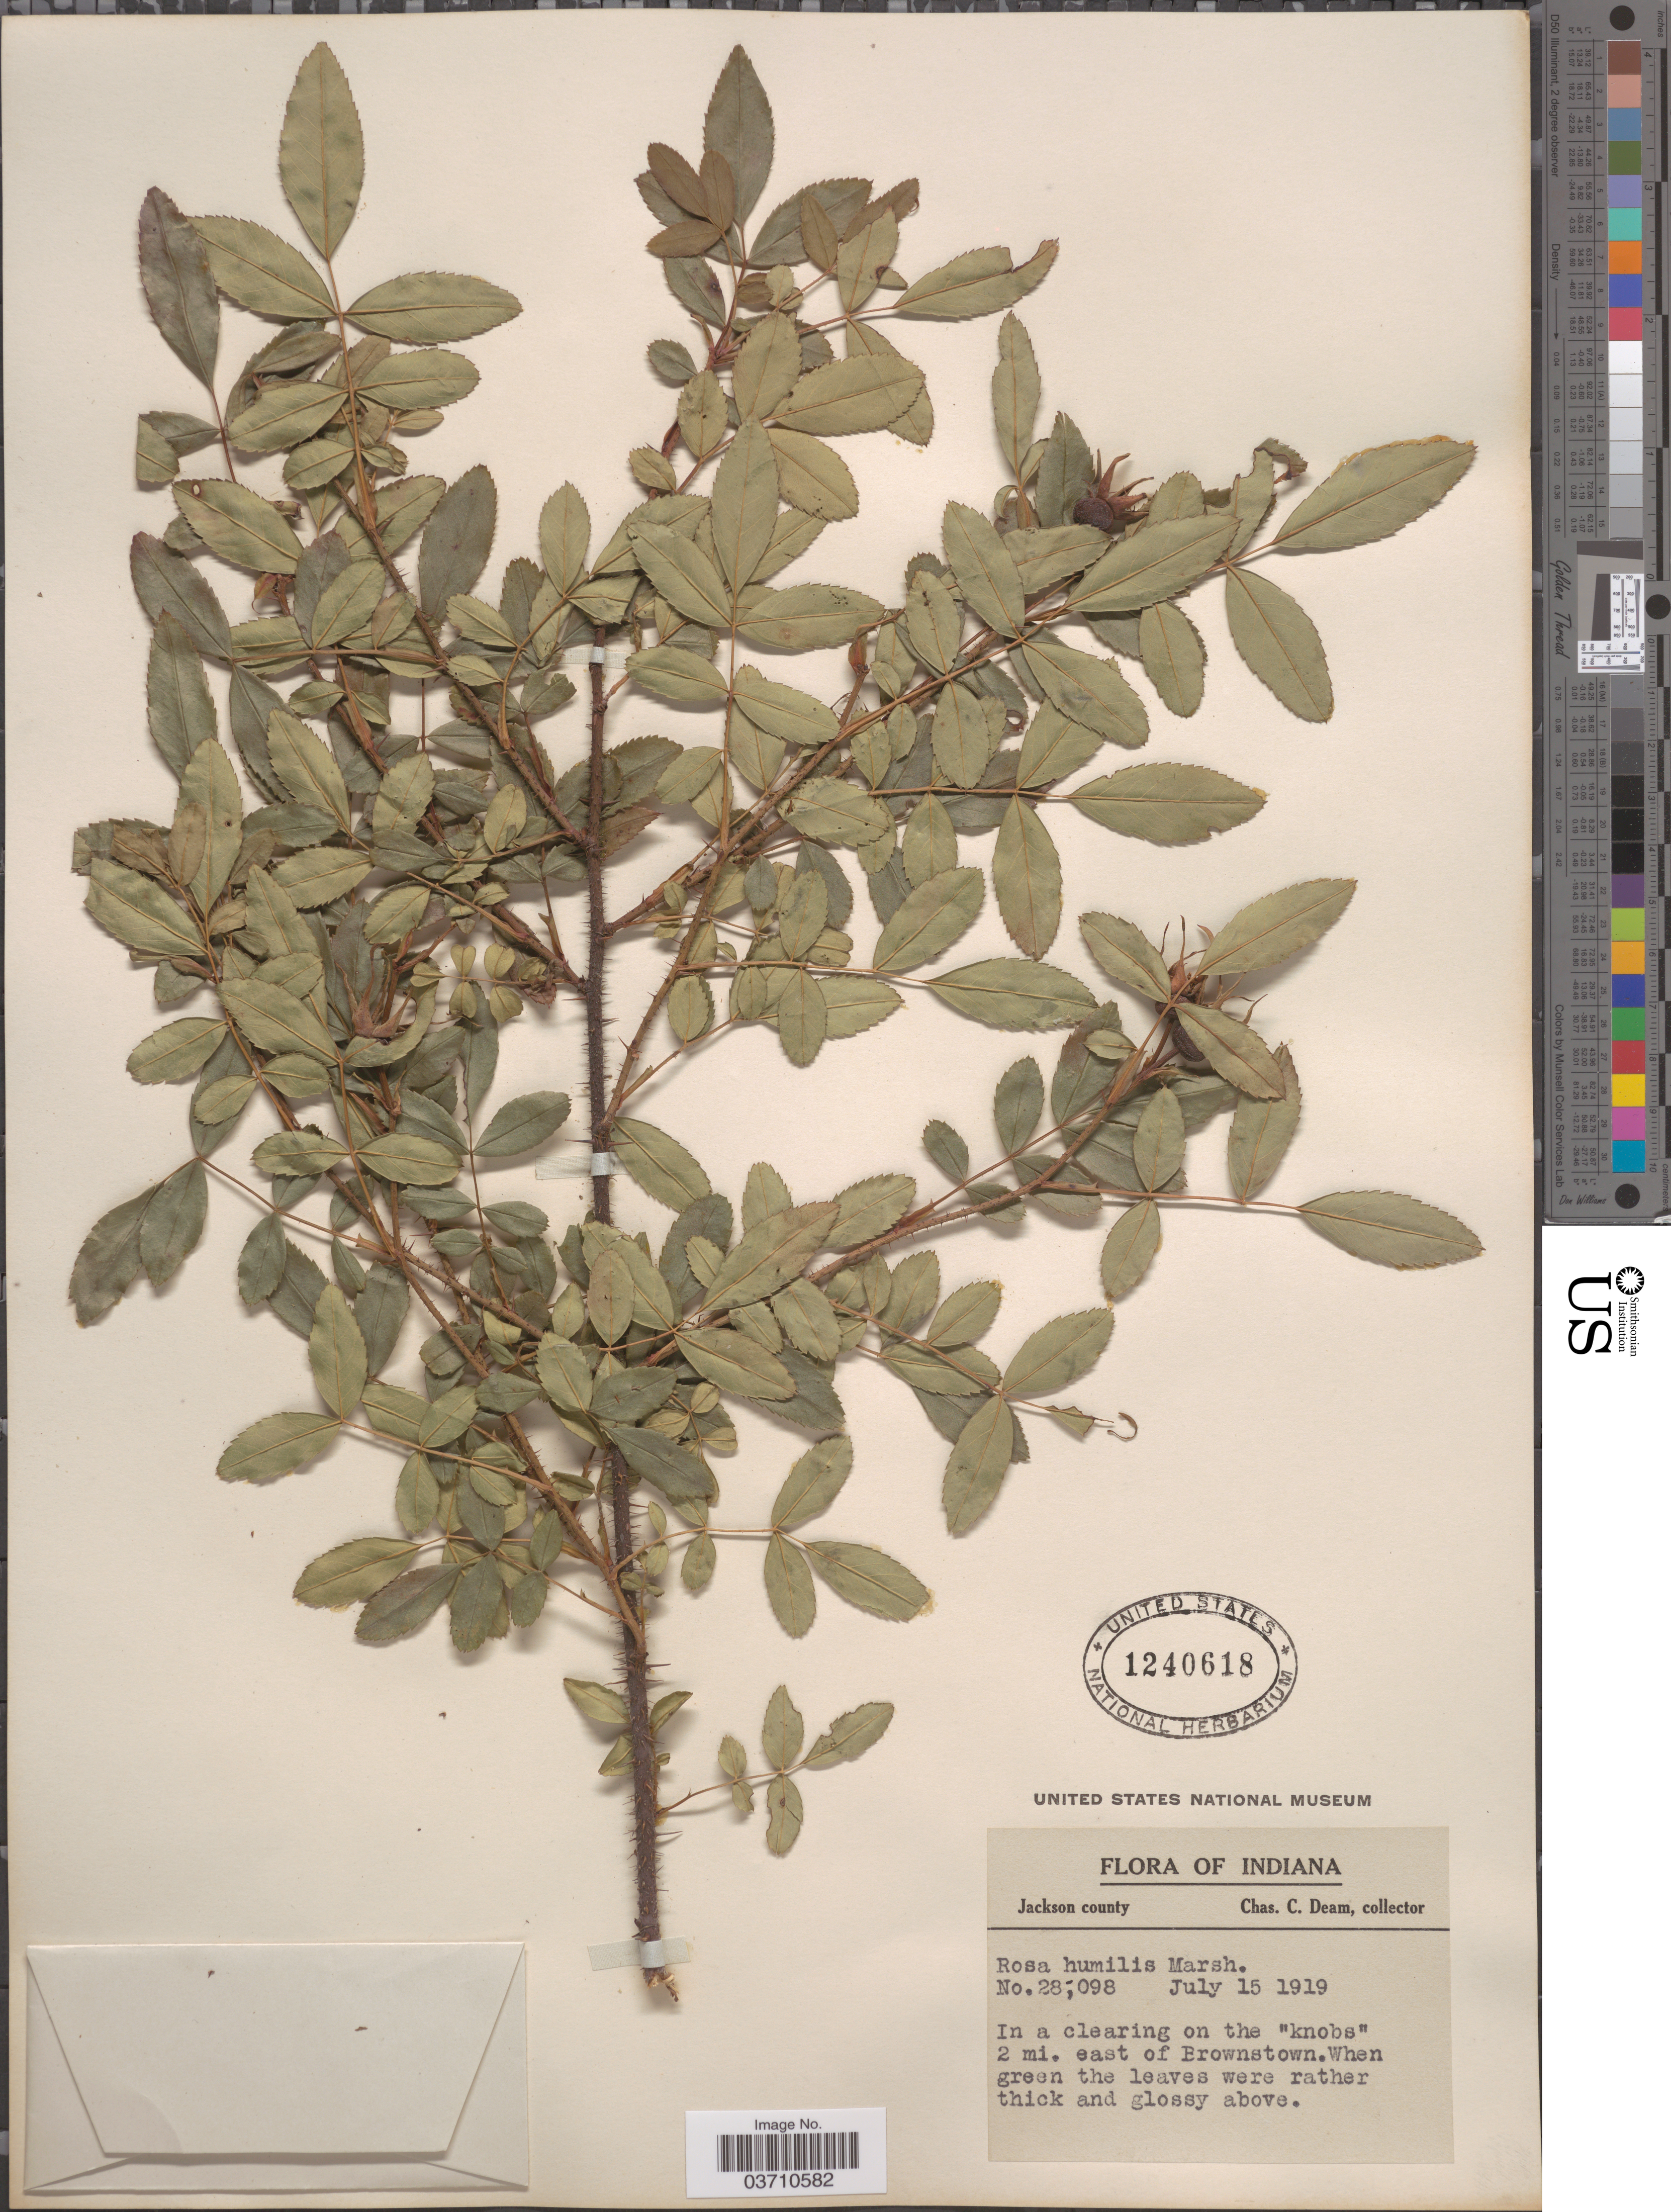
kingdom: Plantae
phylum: Tracheophyta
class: Magnoliopsida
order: Rosales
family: Rosaceae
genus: Rosa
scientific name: Rosa humilis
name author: Marshall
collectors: C. C. Deam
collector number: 28098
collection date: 1919-07-15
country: United States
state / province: Indiana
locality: Jackson County. 2 mi. east of Brownstown.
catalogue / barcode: US 1240618